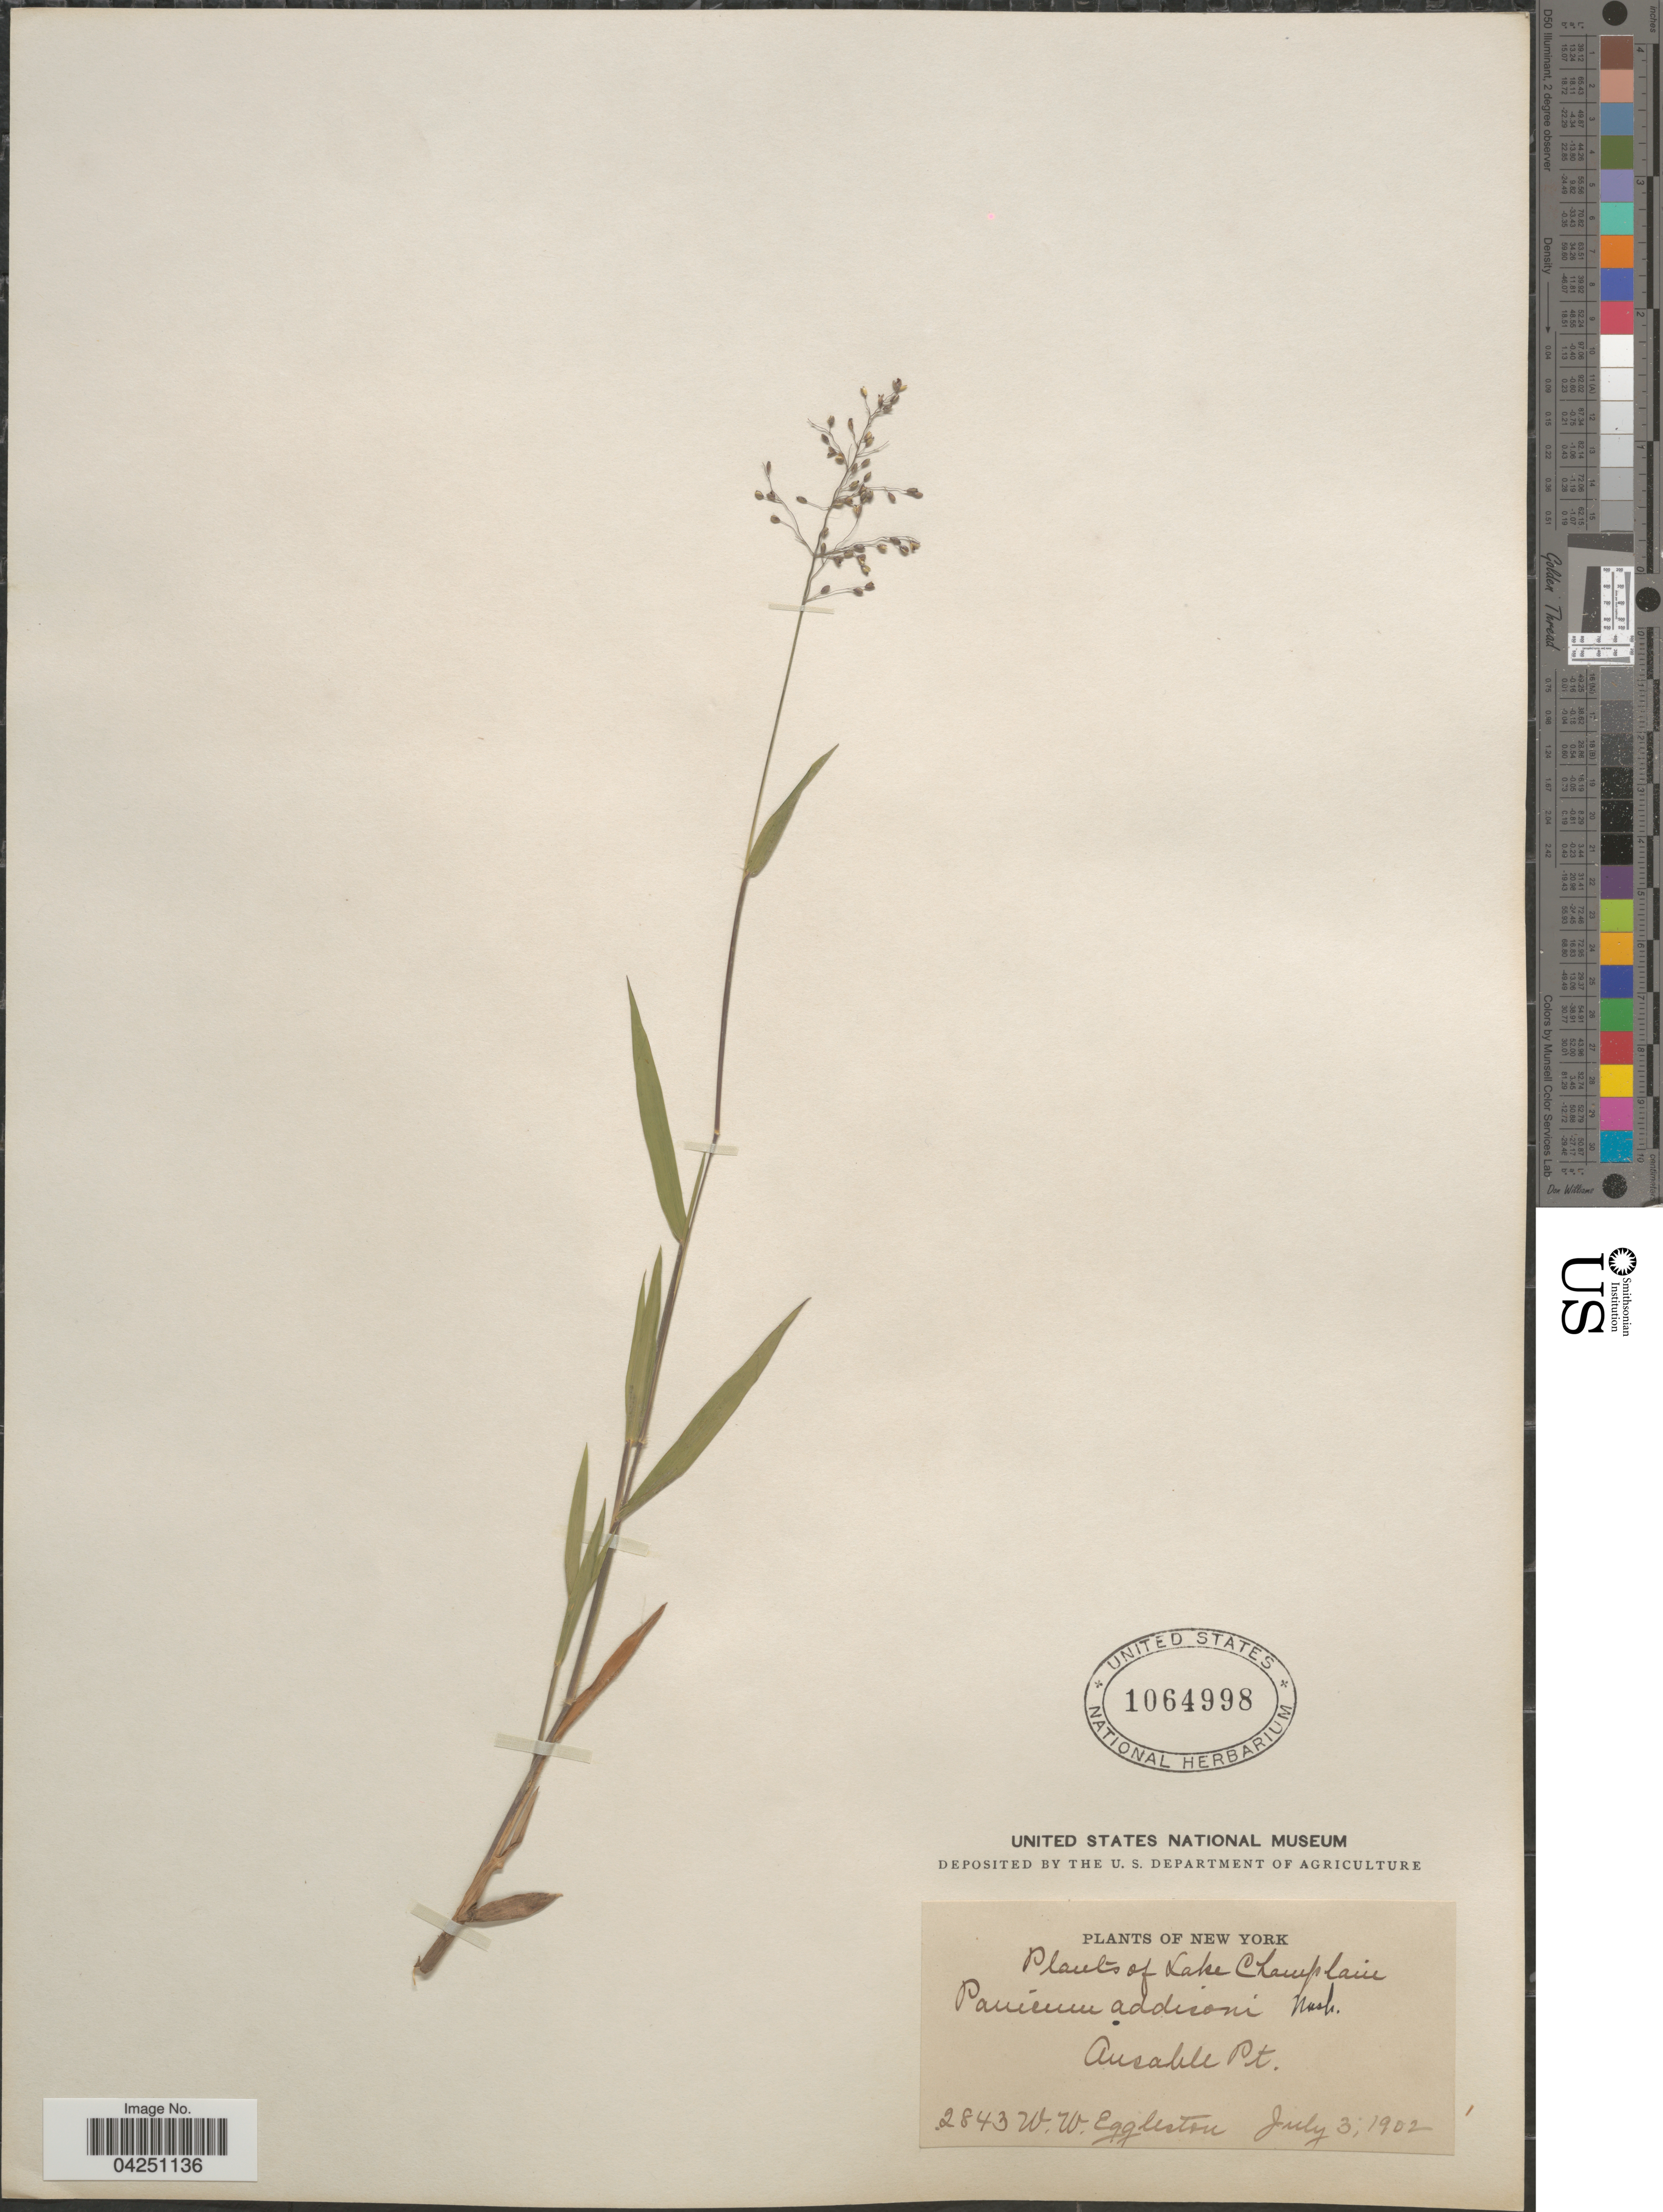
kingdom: Plantae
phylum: Tracheophyta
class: Liliopsida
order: Poales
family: Poaceae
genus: Dichanthelium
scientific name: Dichanthelium acuminatum var. acuminatum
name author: (Sw.) Gould & C.A. Clark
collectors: W. W. Eggleston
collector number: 2843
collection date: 1902-07-03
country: United States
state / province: New York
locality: Ausable Pt.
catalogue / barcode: US 1064998